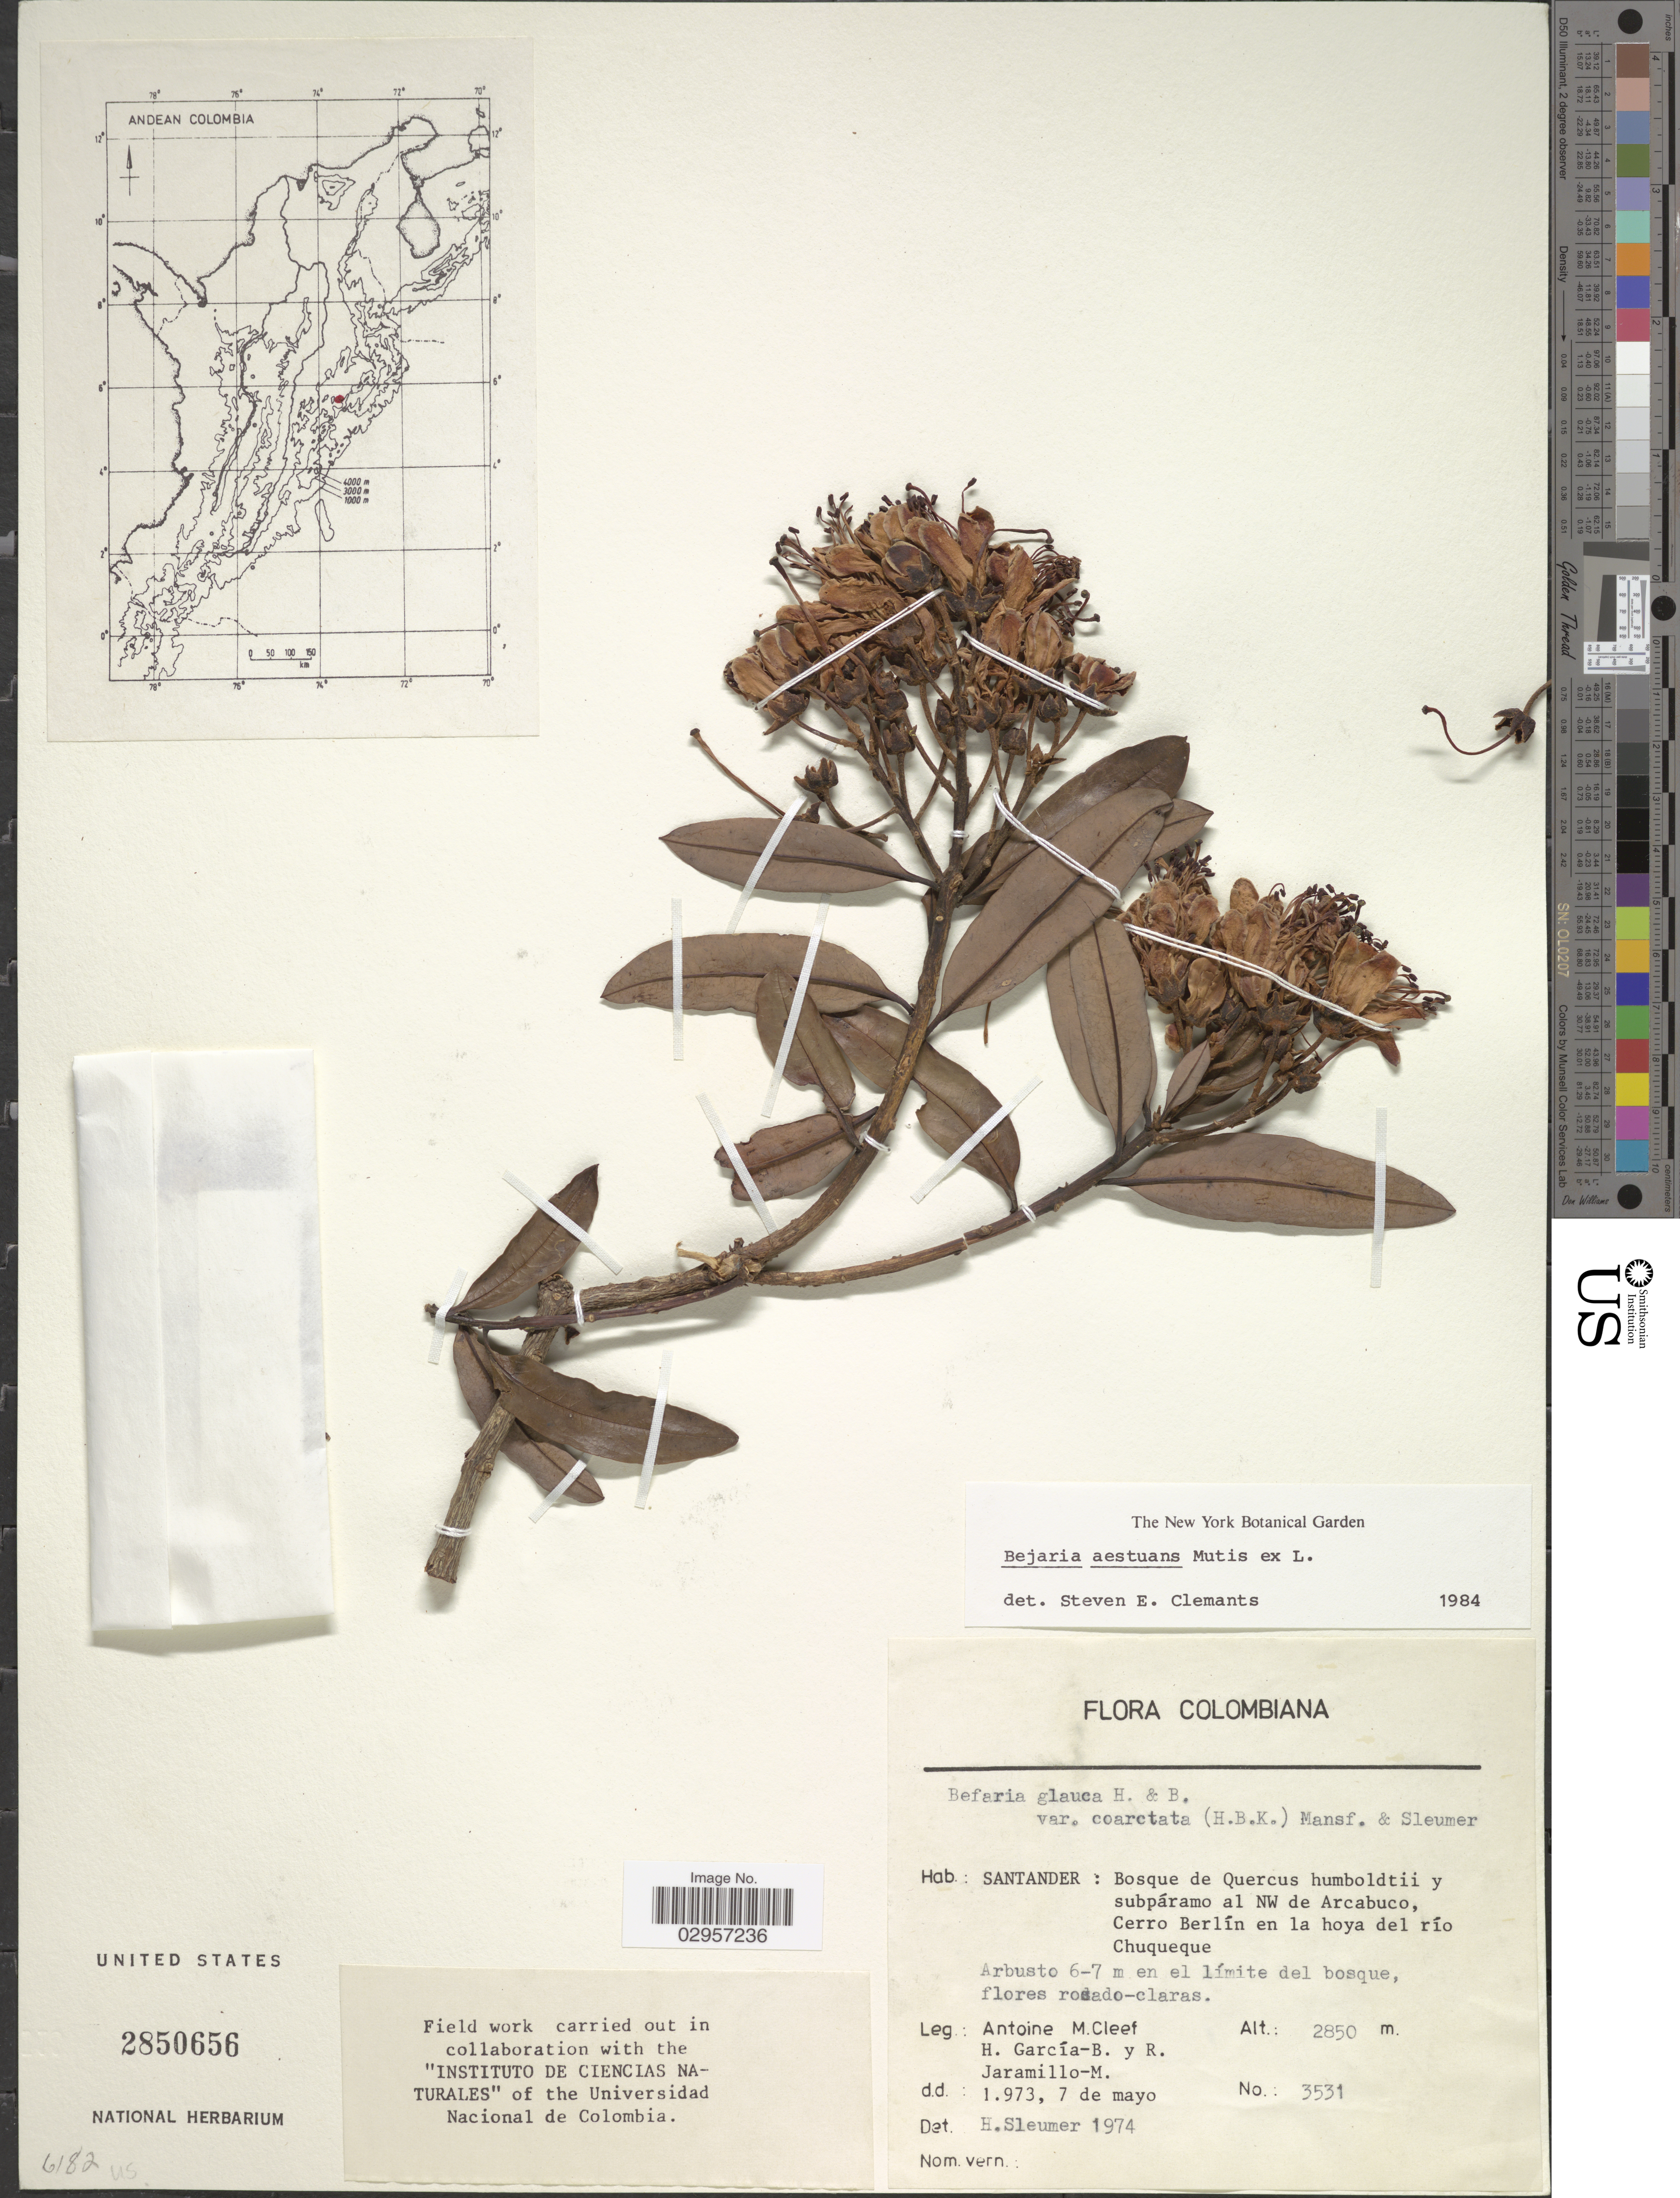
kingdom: Plantae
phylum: Tracheophyta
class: Magnoliopsida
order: Ericales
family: Ericaceae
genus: Befaria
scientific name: Befaria aestuans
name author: Mutis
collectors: A. M. Cleef, H. García B. & R. Jaramillo M.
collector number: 3531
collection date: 1973-05-07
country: Colombia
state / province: Santander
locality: Santander: Bosque de Quercus humboldtii y subpáramo al NW de Arcabuco, Cerro Berlín en la hoya del río Chuqueque.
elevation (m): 2850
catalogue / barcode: US 2850656